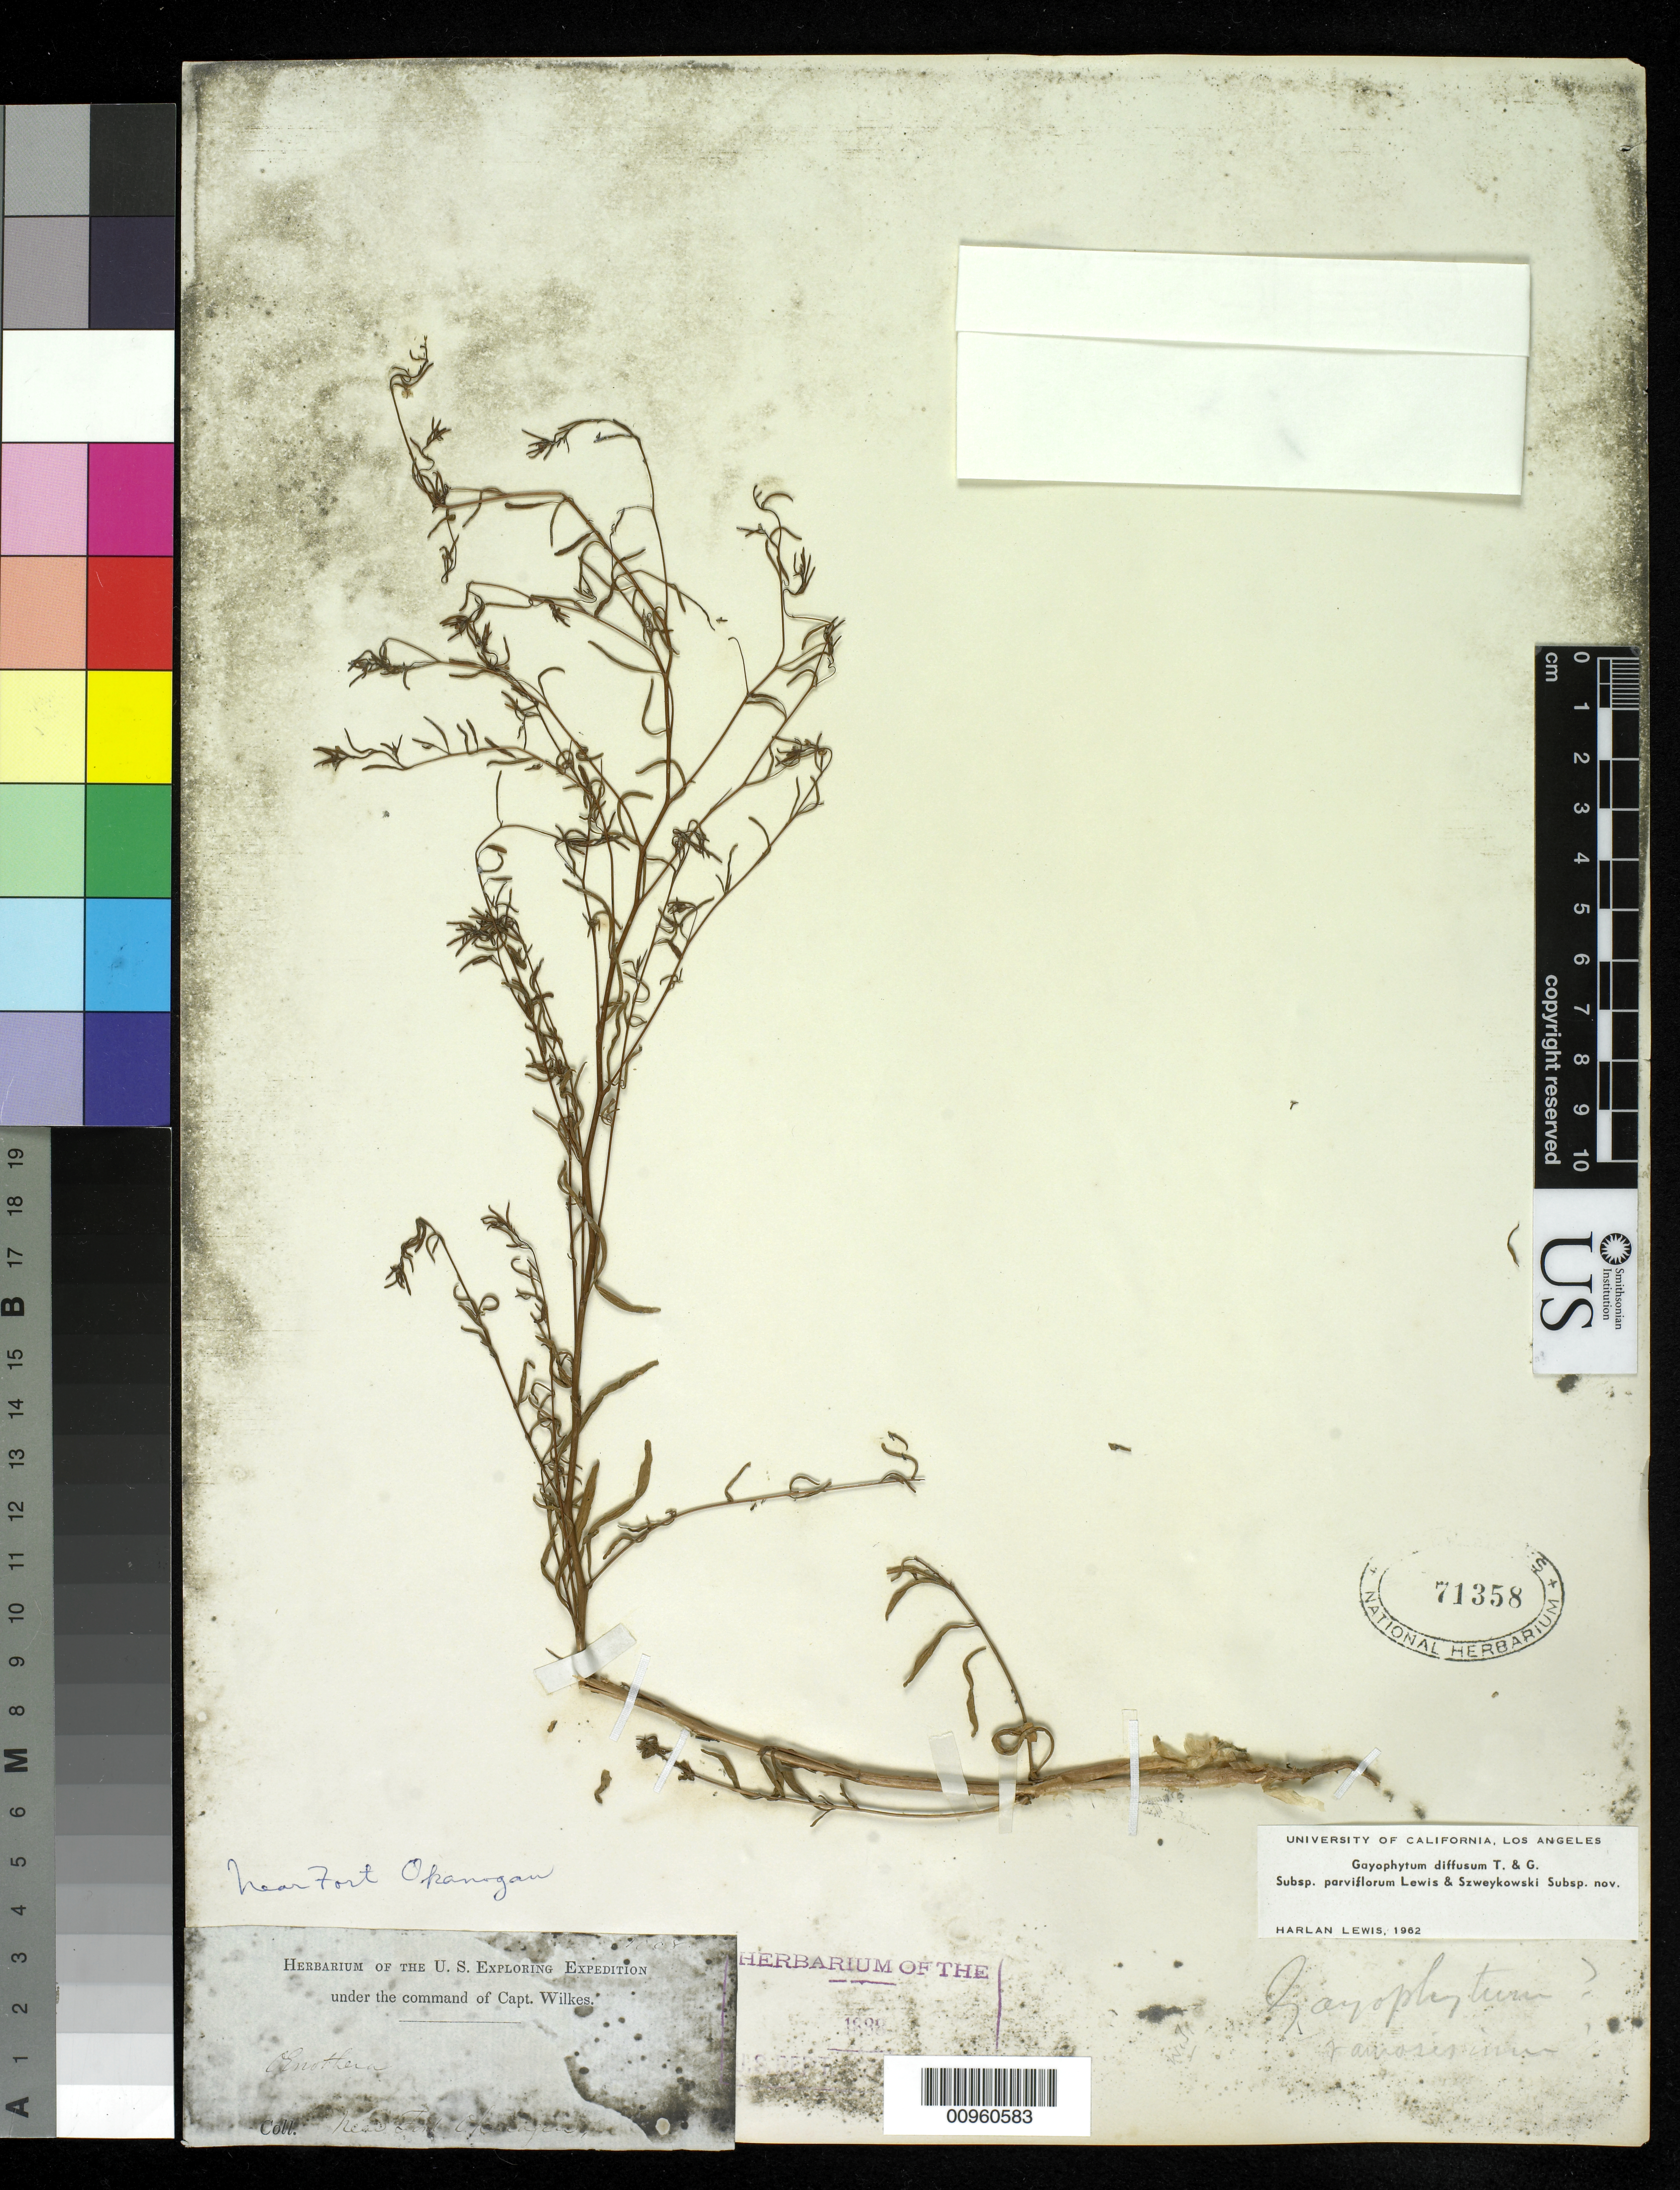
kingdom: Plantae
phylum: Tracheophyta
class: Magnoliopsida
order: Myrtales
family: Onagraceae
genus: Gayophytum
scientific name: Gayophytum diffusum subsp. parviflorum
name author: F. H. Lewis & Szweyk.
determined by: Lewis, F. H.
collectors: Wilkes Explor. Exped.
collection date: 1838/1842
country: United States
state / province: Washington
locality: near Fort Okanogan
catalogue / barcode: US 71358